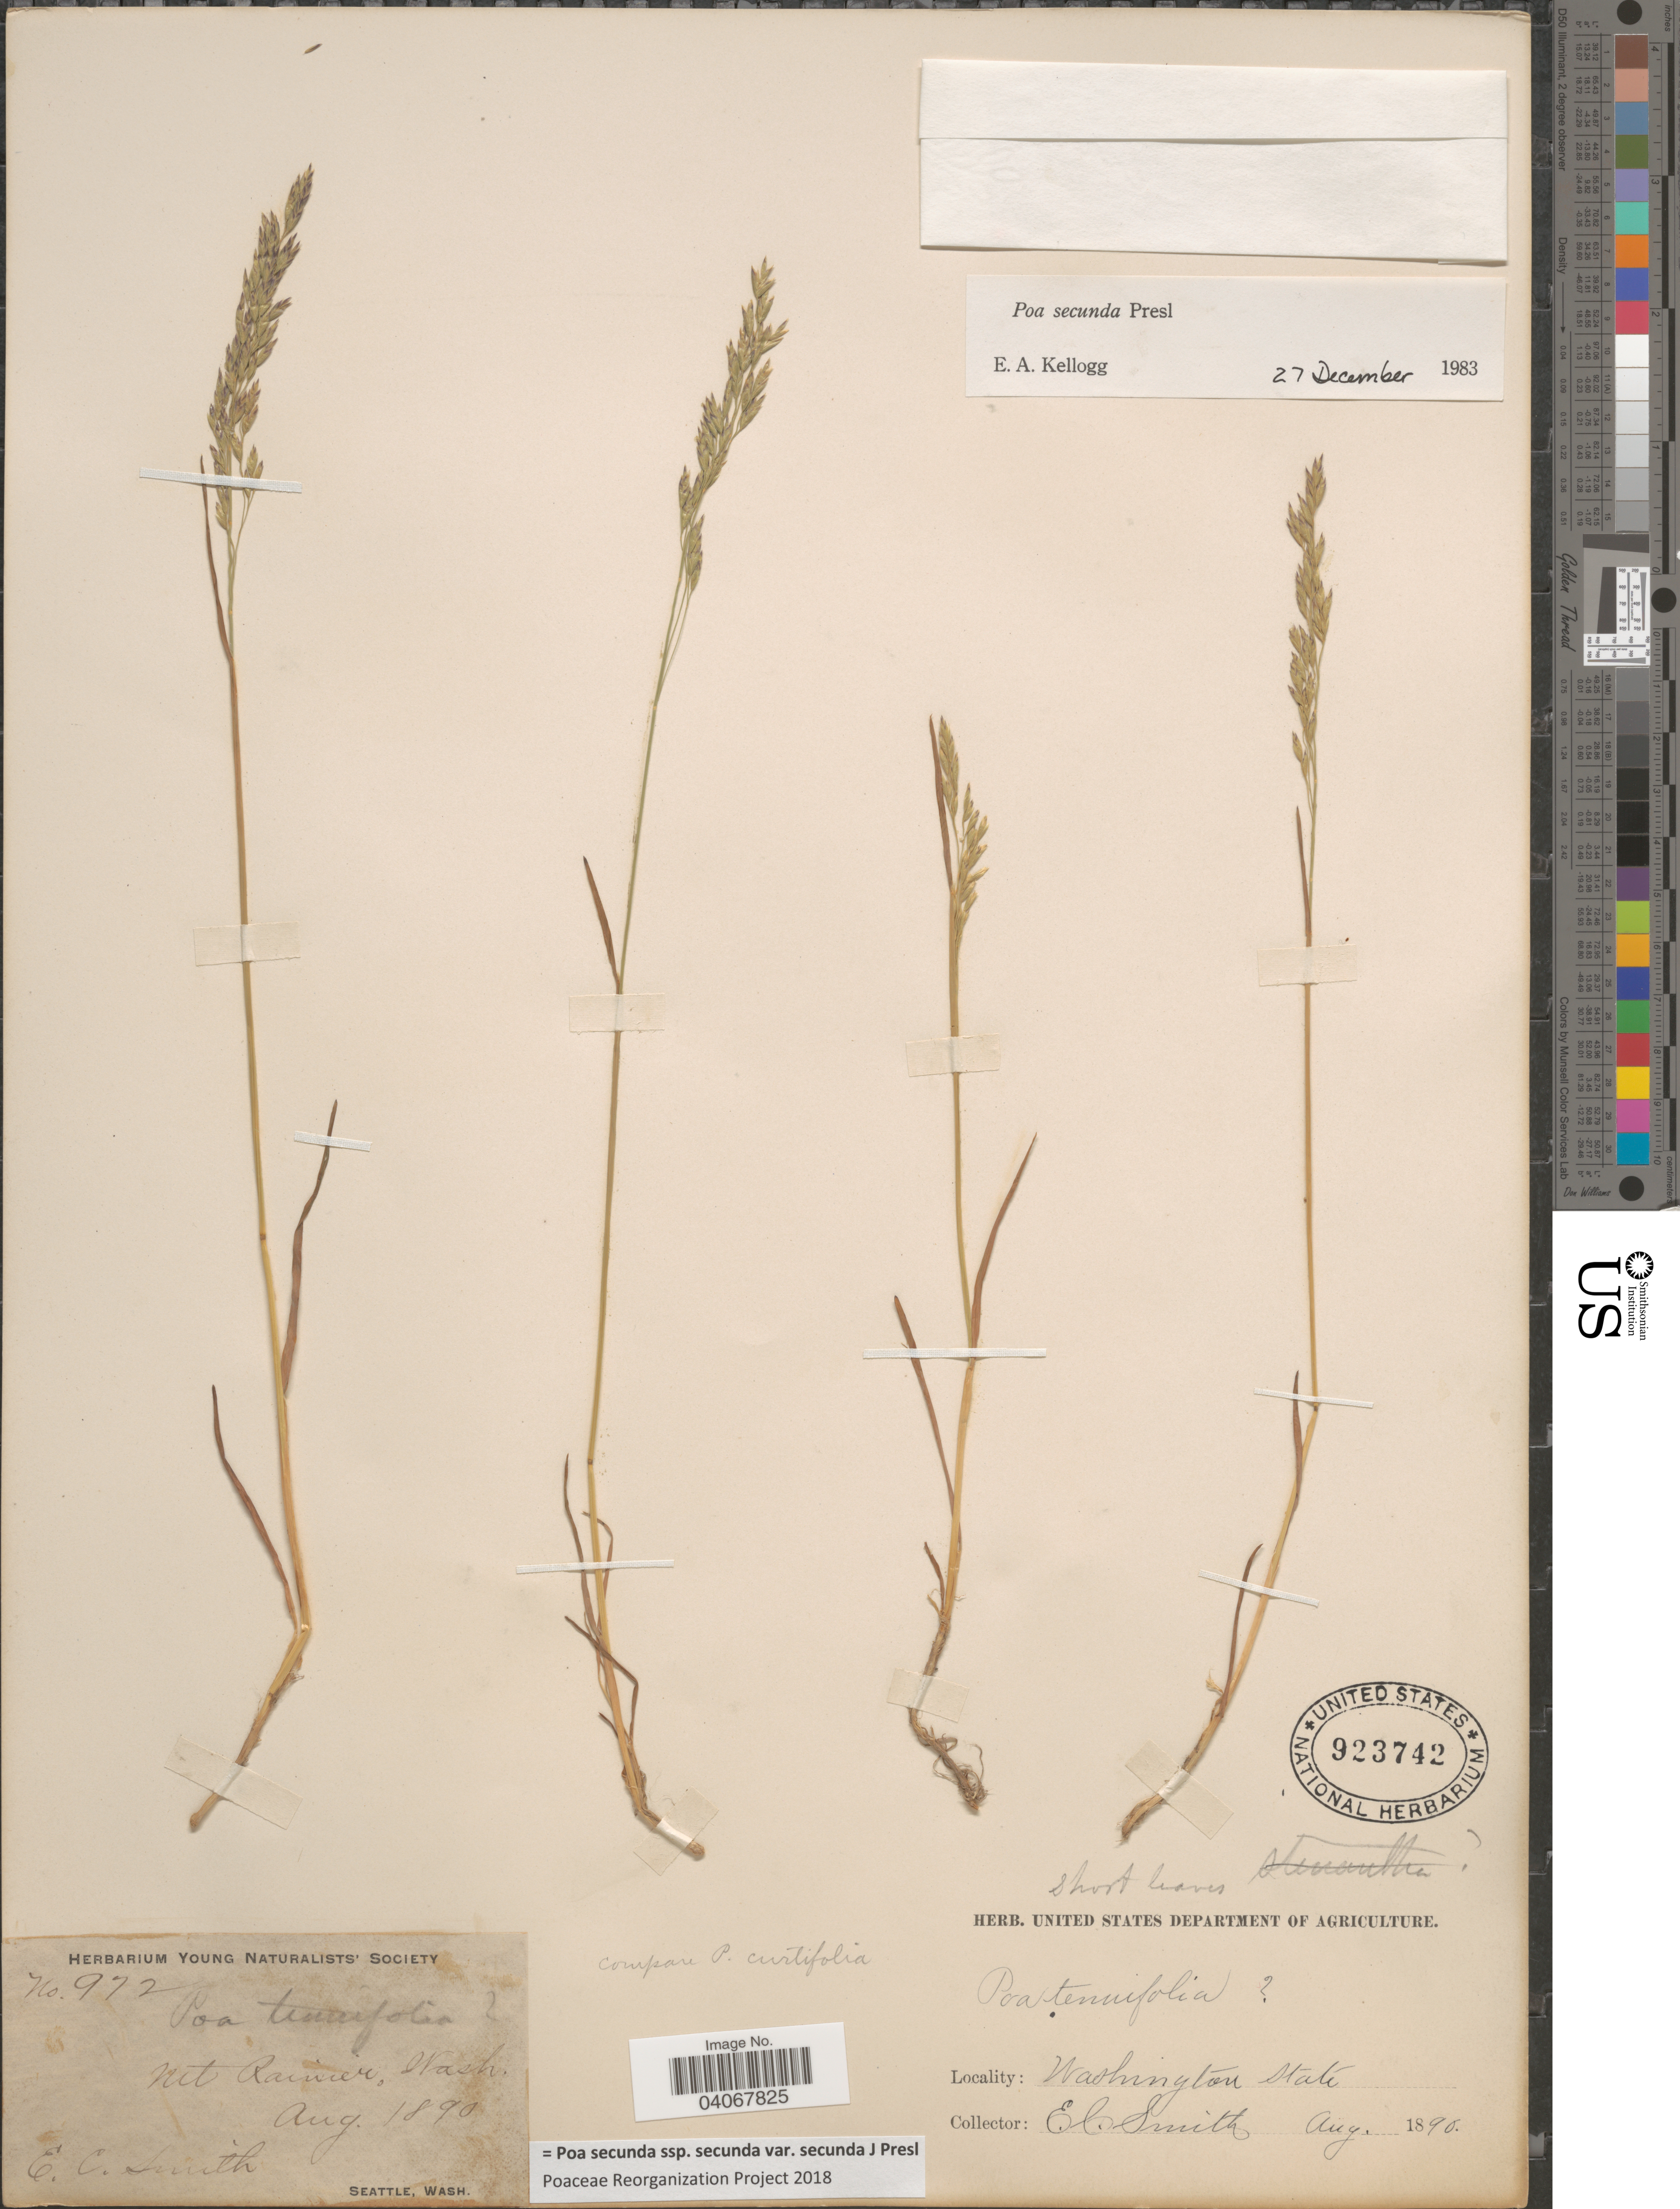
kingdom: Plantae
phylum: Tracheophyta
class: Liliopsida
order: Poales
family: Poaceae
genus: Poa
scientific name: Poa secunda subsp. secunda var. secunda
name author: J. Presl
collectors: E. Smith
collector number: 972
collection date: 1890-08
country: United States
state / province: Washington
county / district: Pierce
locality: Mt Rainier.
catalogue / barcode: US 923742